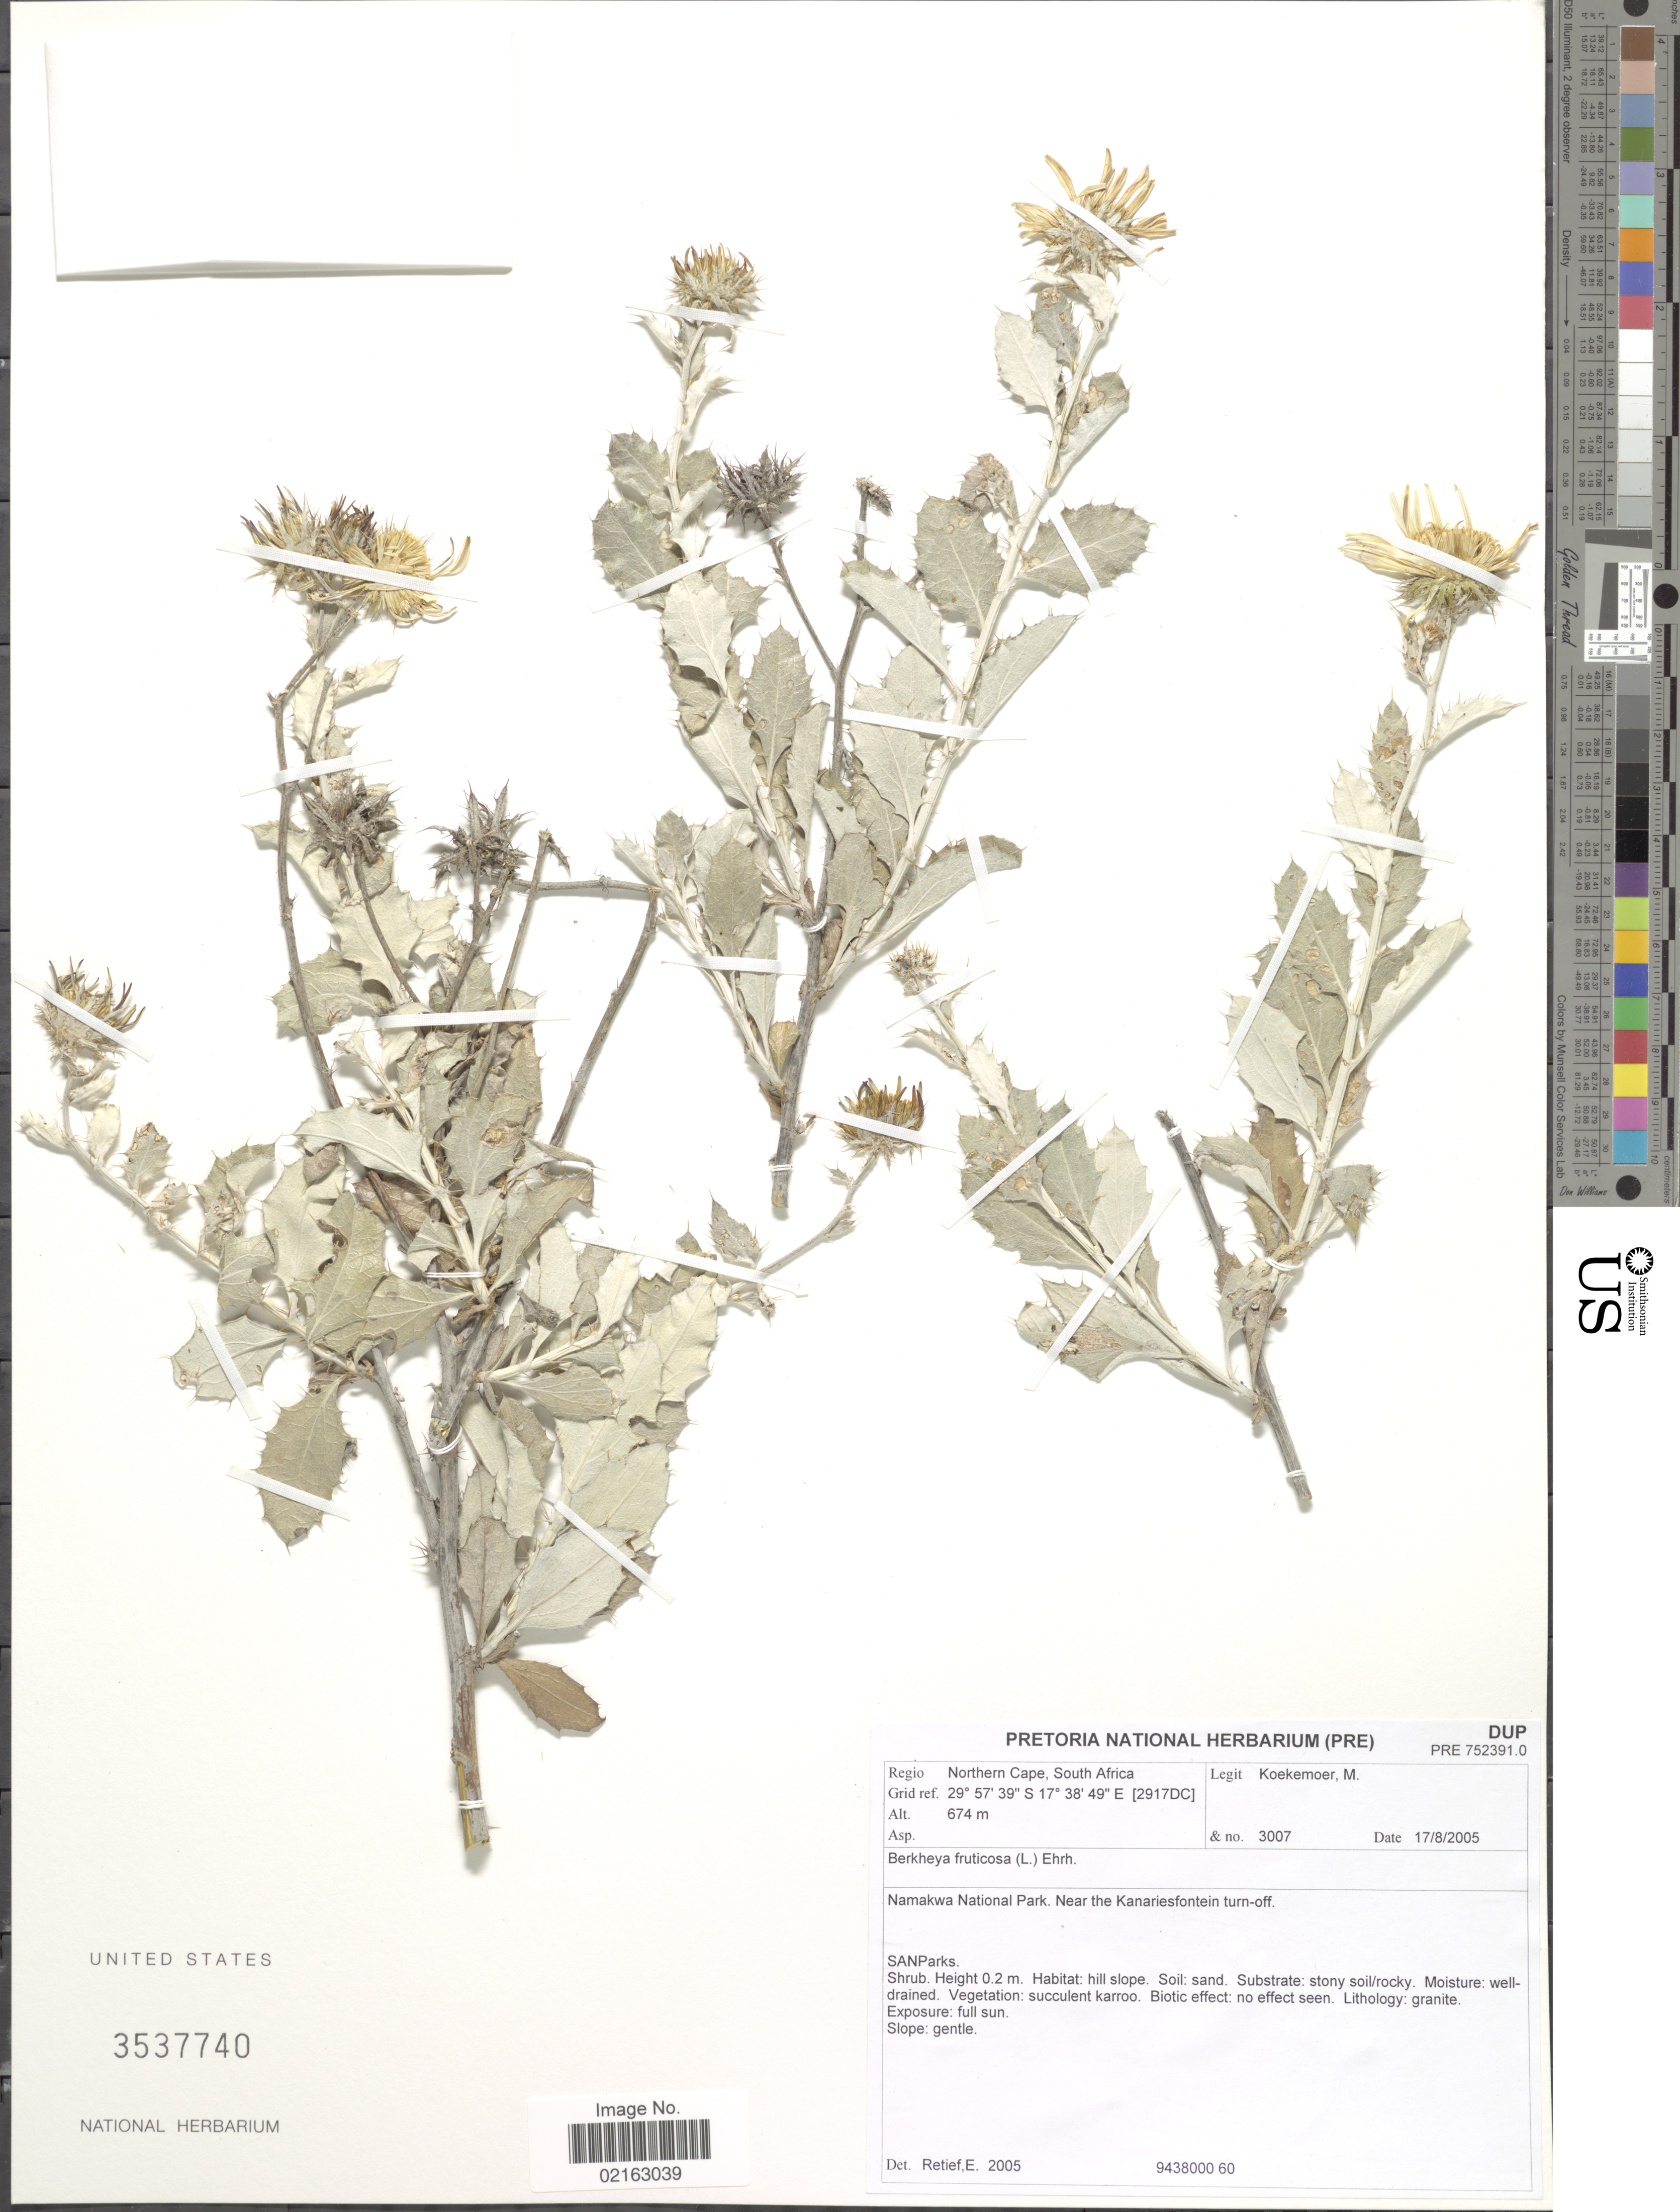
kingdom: Plantae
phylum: Tracheophyta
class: Magnoliopsida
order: Asterales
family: Asteraceae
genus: Berkheya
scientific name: Berkheya fruticosa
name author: (L.) Ehrh.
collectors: M. Koekemoer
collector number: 3007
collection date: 2005-08-17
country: South Africa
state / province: Northern Cape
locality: Northern Cape, South Africa. Namakwa National Park. Near the Kanariesfontein turn-off.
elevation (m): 674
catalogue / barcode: US 3537740